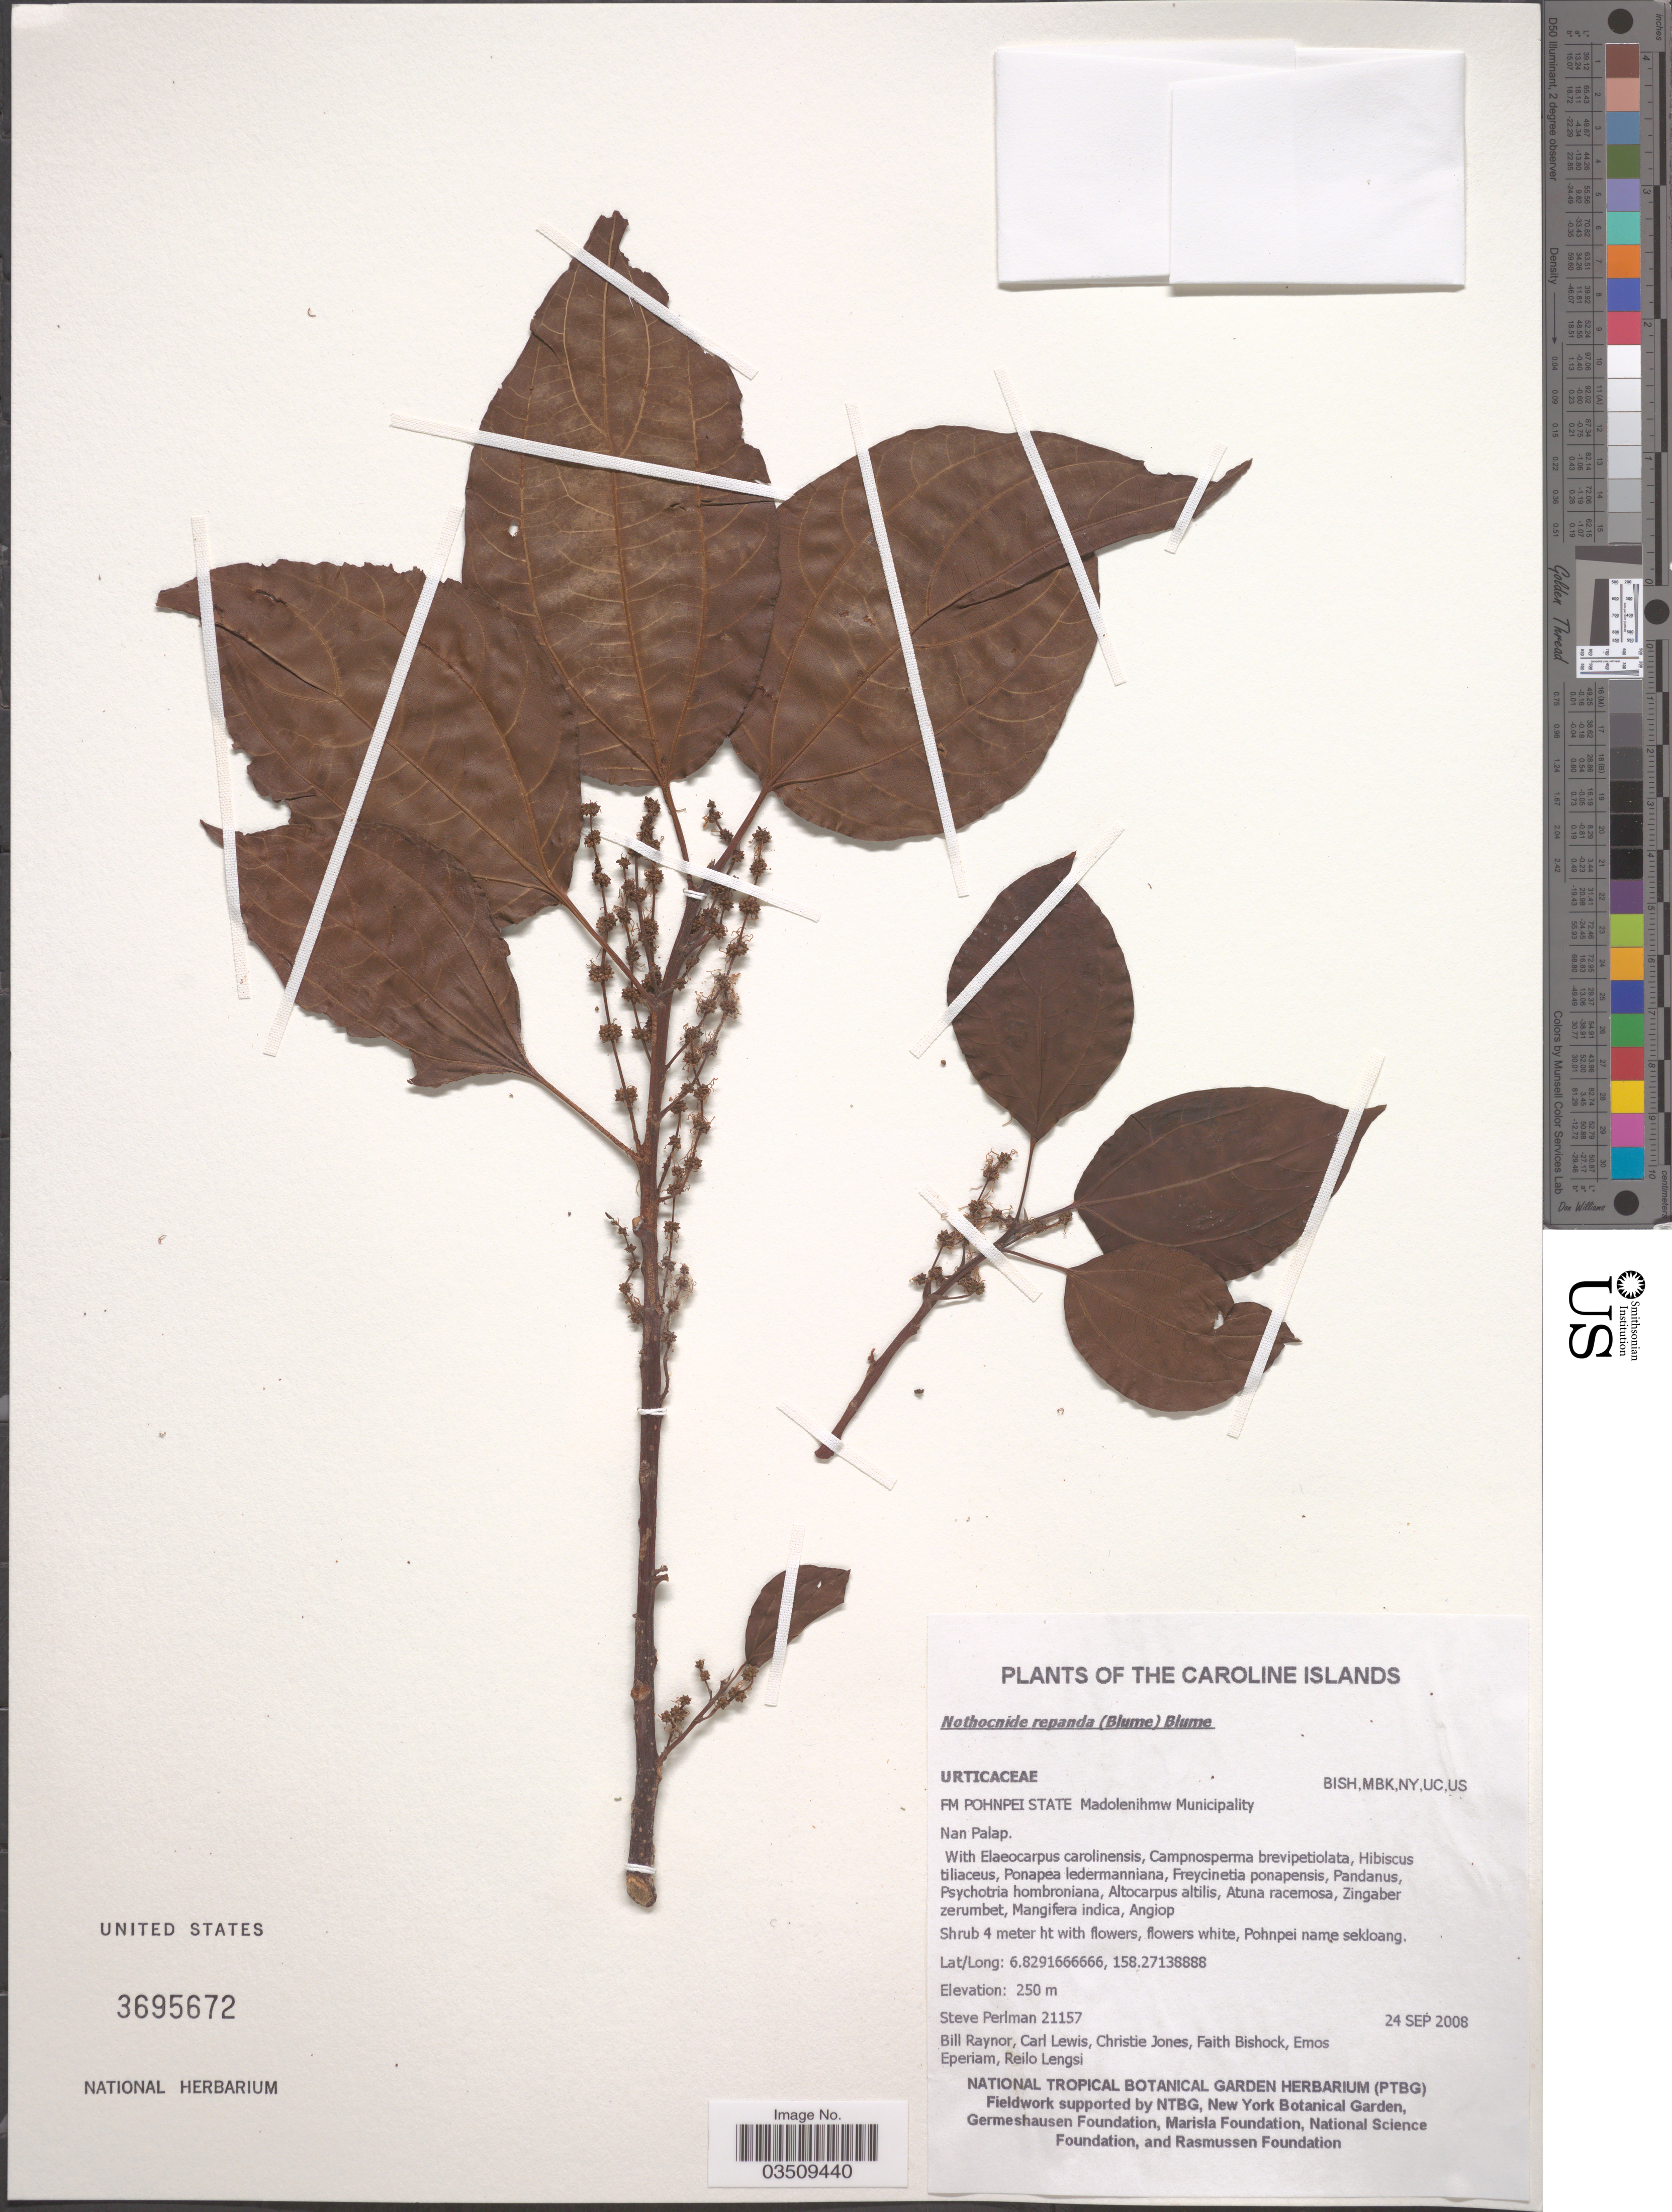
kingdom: Plantae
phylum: Tracheophyta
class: Magnoliopsida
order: Rosales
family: Urticaceae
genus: Nothocnide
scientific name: Nothocnide repanda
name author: (Blume) Blume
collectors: S. Perlman, B. Raynor, C. Lewis, Carleen Jones & et al.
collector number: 21157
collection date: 2008-09-24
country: Micronesia, Federated States of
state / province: Pohnpei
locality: The Caroline Islands. FM Pohnpei State Madolenihmw Municipality. Nan Palap.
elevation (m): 250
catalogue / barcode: US 3695672